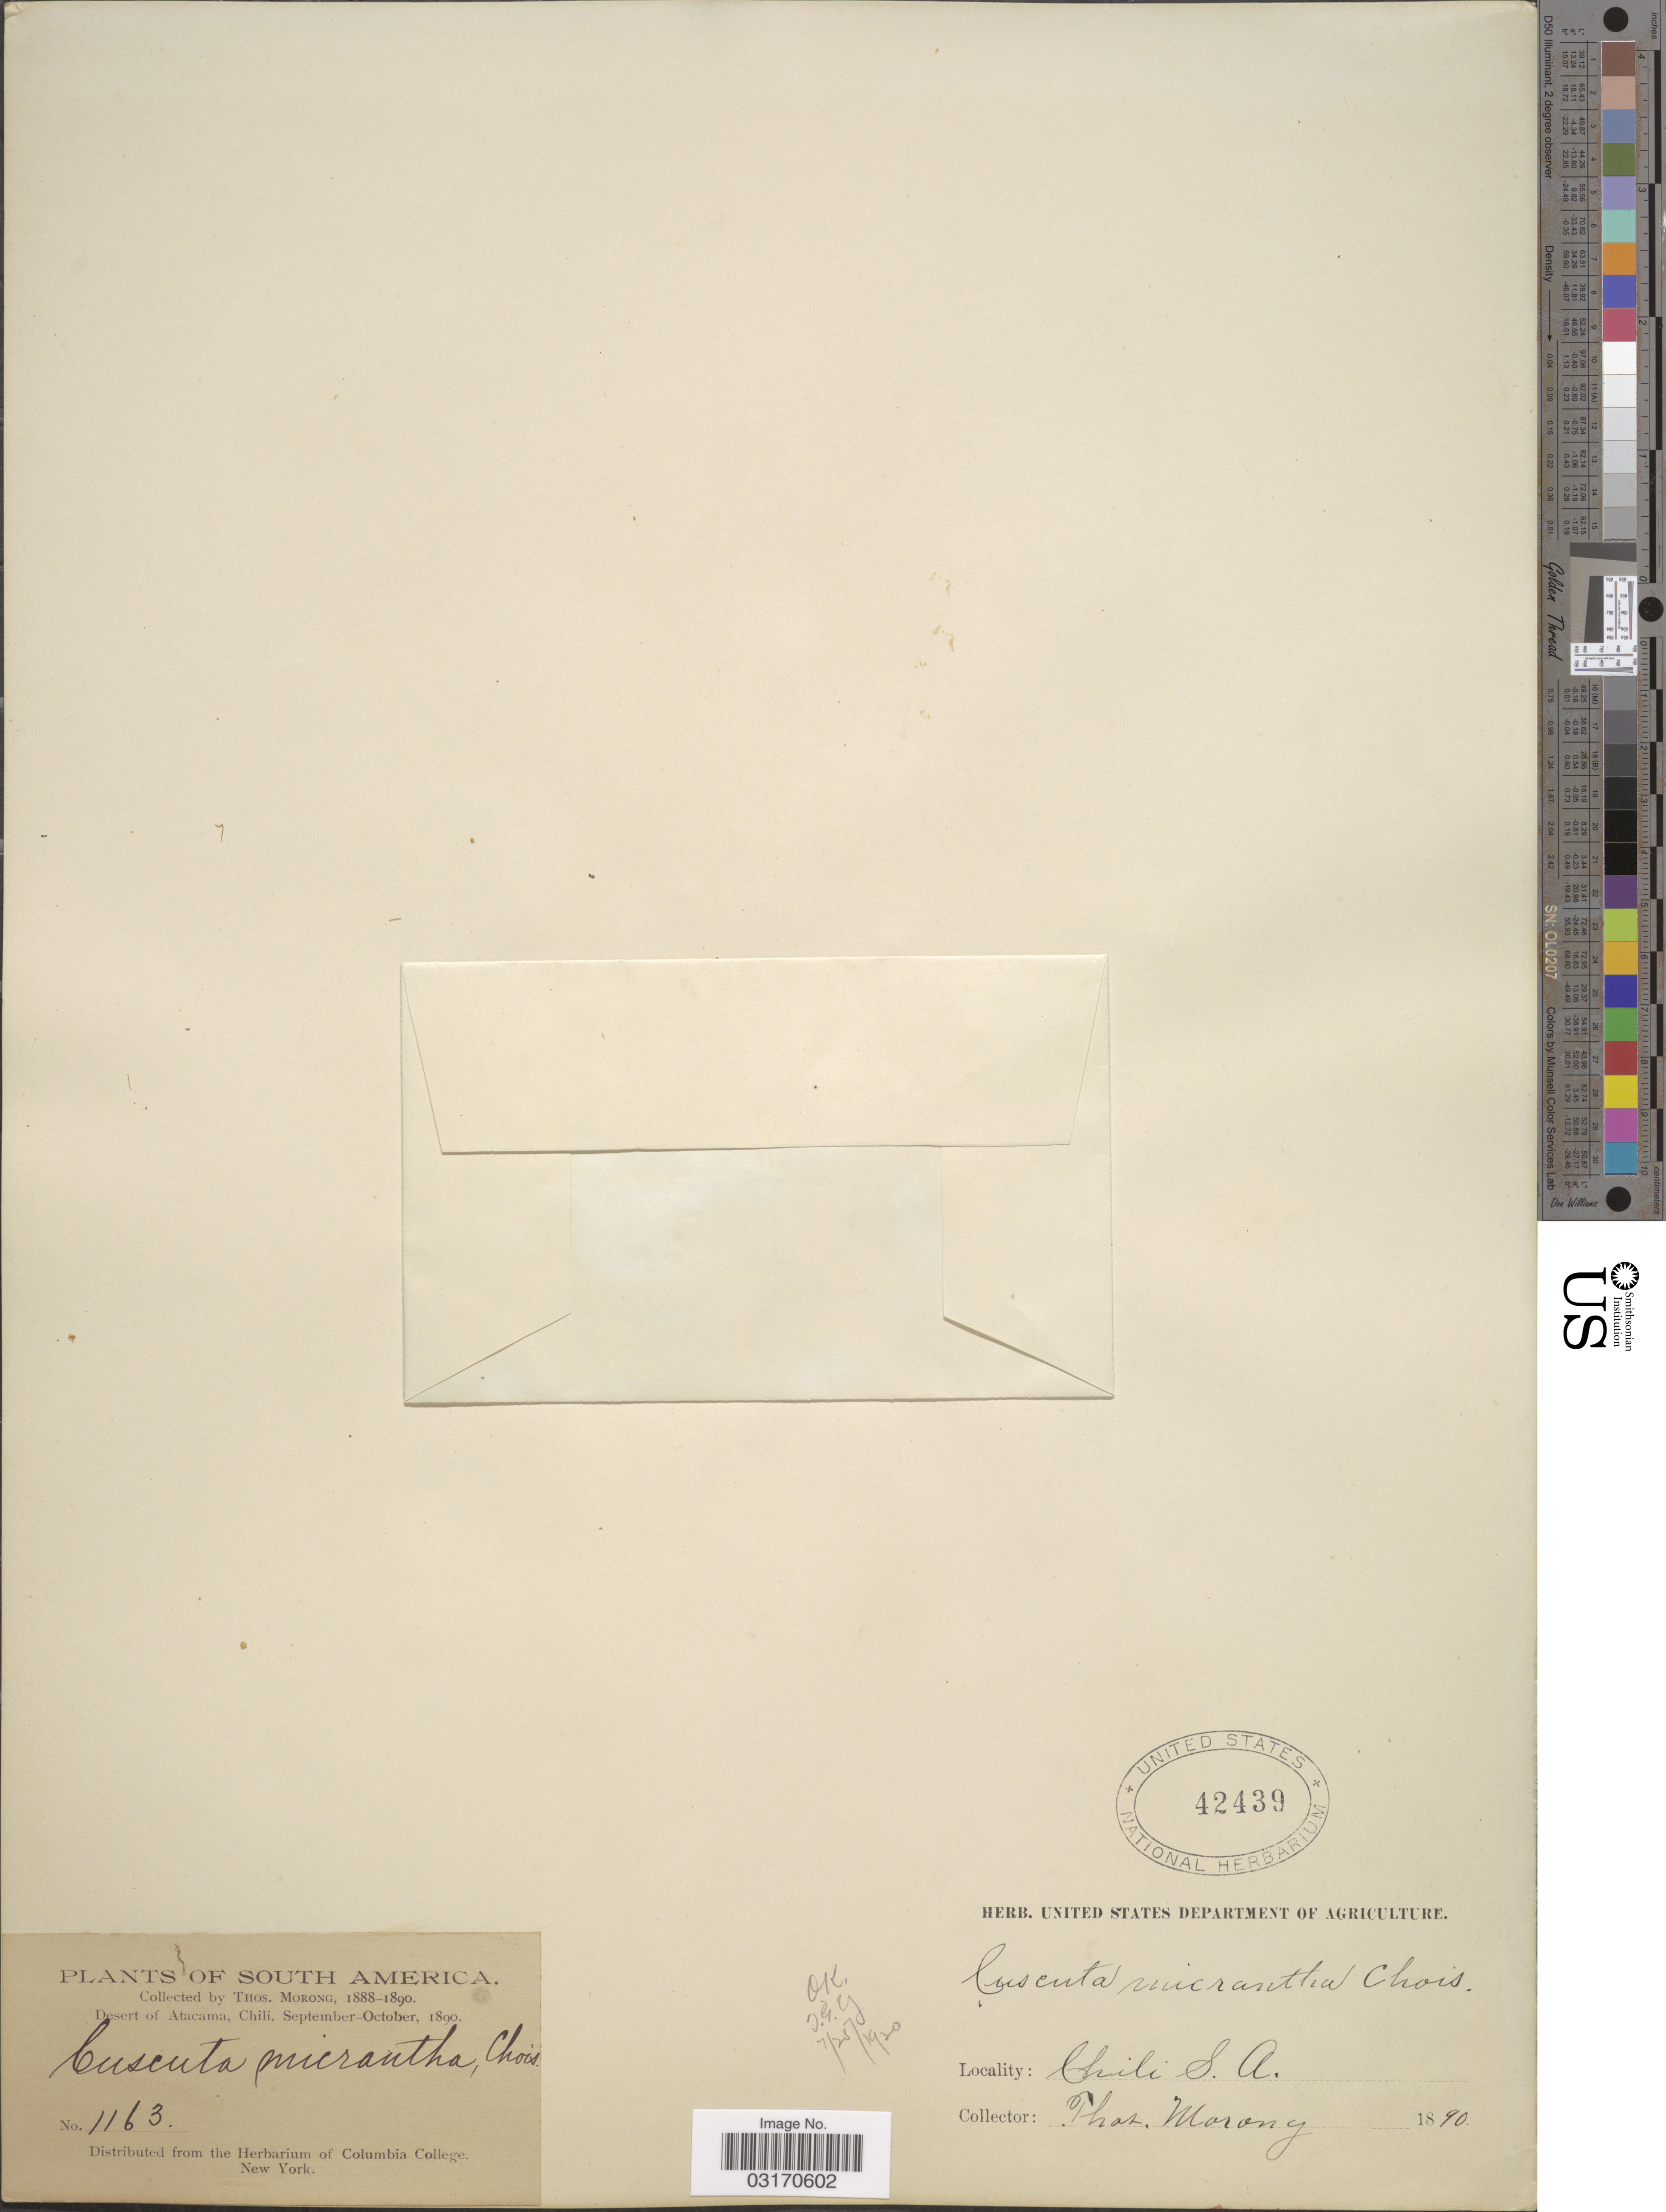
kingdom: Plantae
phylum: Tracheophyta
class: Magnoliopsida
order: Solanales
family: Convolvulaceae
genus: Cuscuta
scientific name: Cuscuta micrantha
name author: Choisy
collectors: ex herb. T. Morong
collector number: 1163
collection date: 1890-09/1890-10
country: Chile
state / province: Atacama (III)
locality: Desert of Atacama. Chili S. A.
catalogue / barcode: US 42439